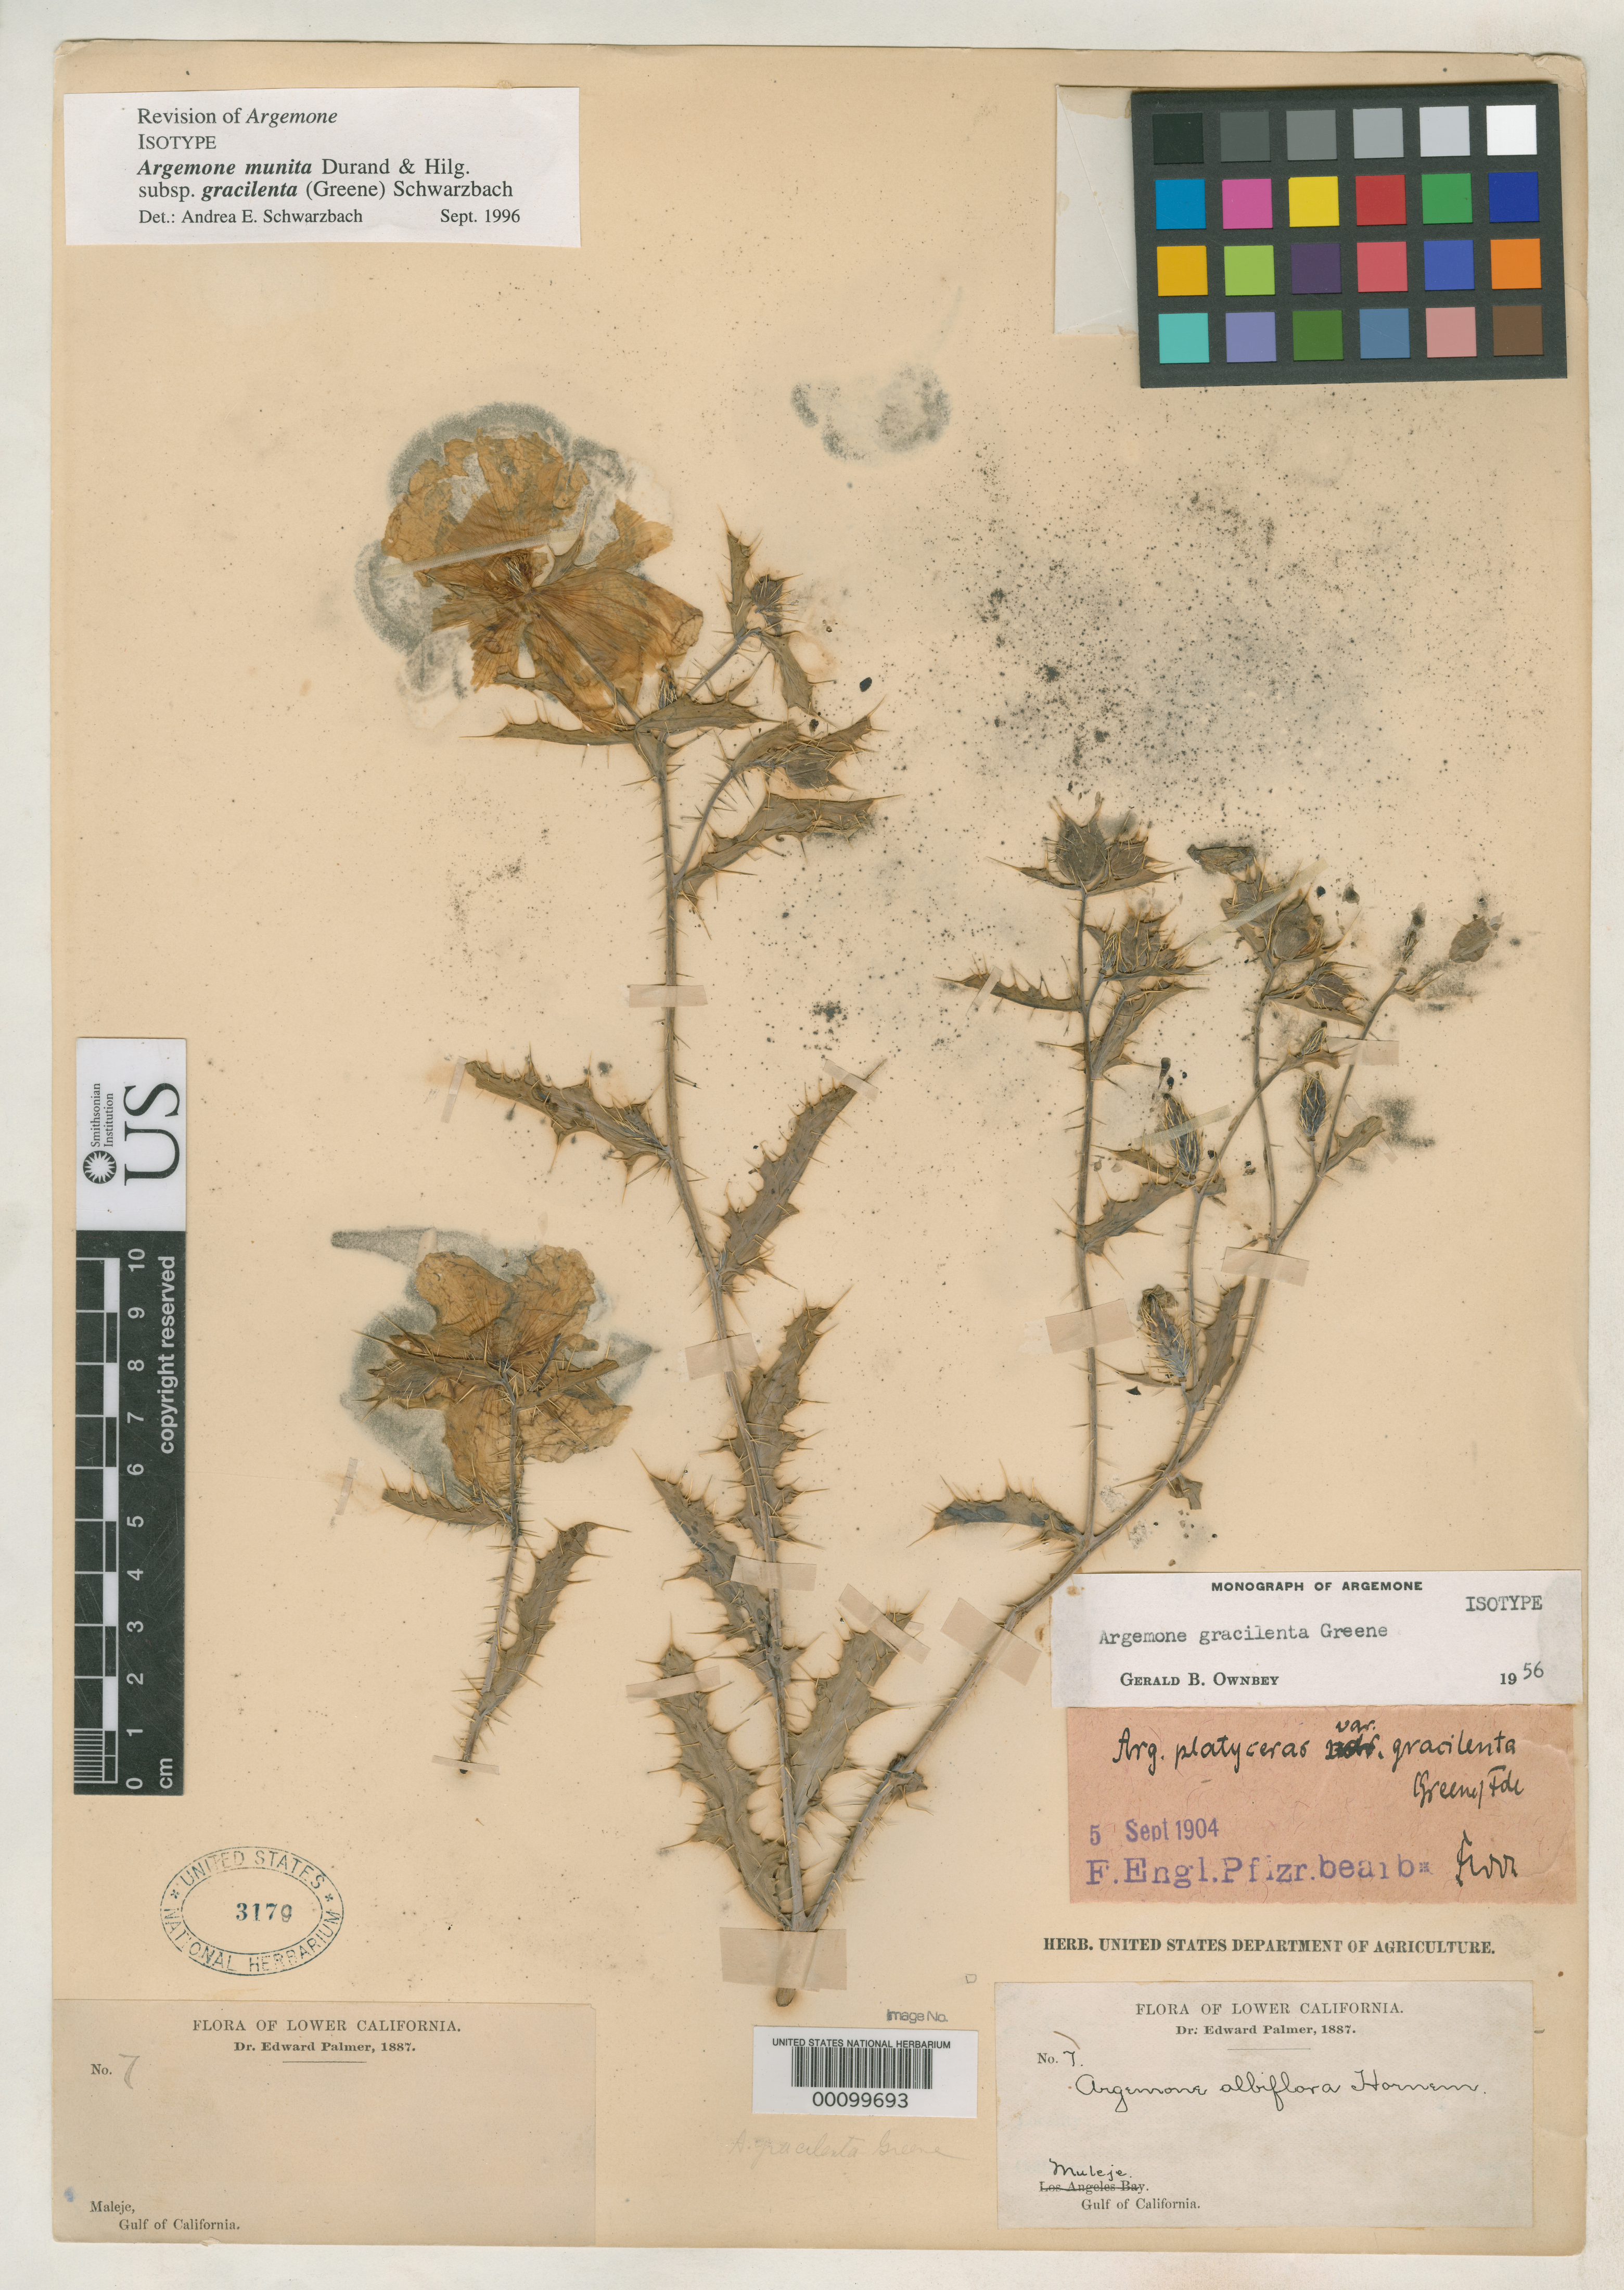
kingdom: Plantae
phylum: Tracheophyta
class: Magnoliopsida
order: Ranunculales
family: Papaveraceae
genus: Argemone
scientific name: Argemone gracilenta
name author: Greene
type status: Isotype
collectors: E. Palmer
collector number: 7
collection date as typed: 1887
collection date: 1887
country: Mexico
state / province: Baja California Sur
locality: Muleje.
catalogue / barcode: US 3179